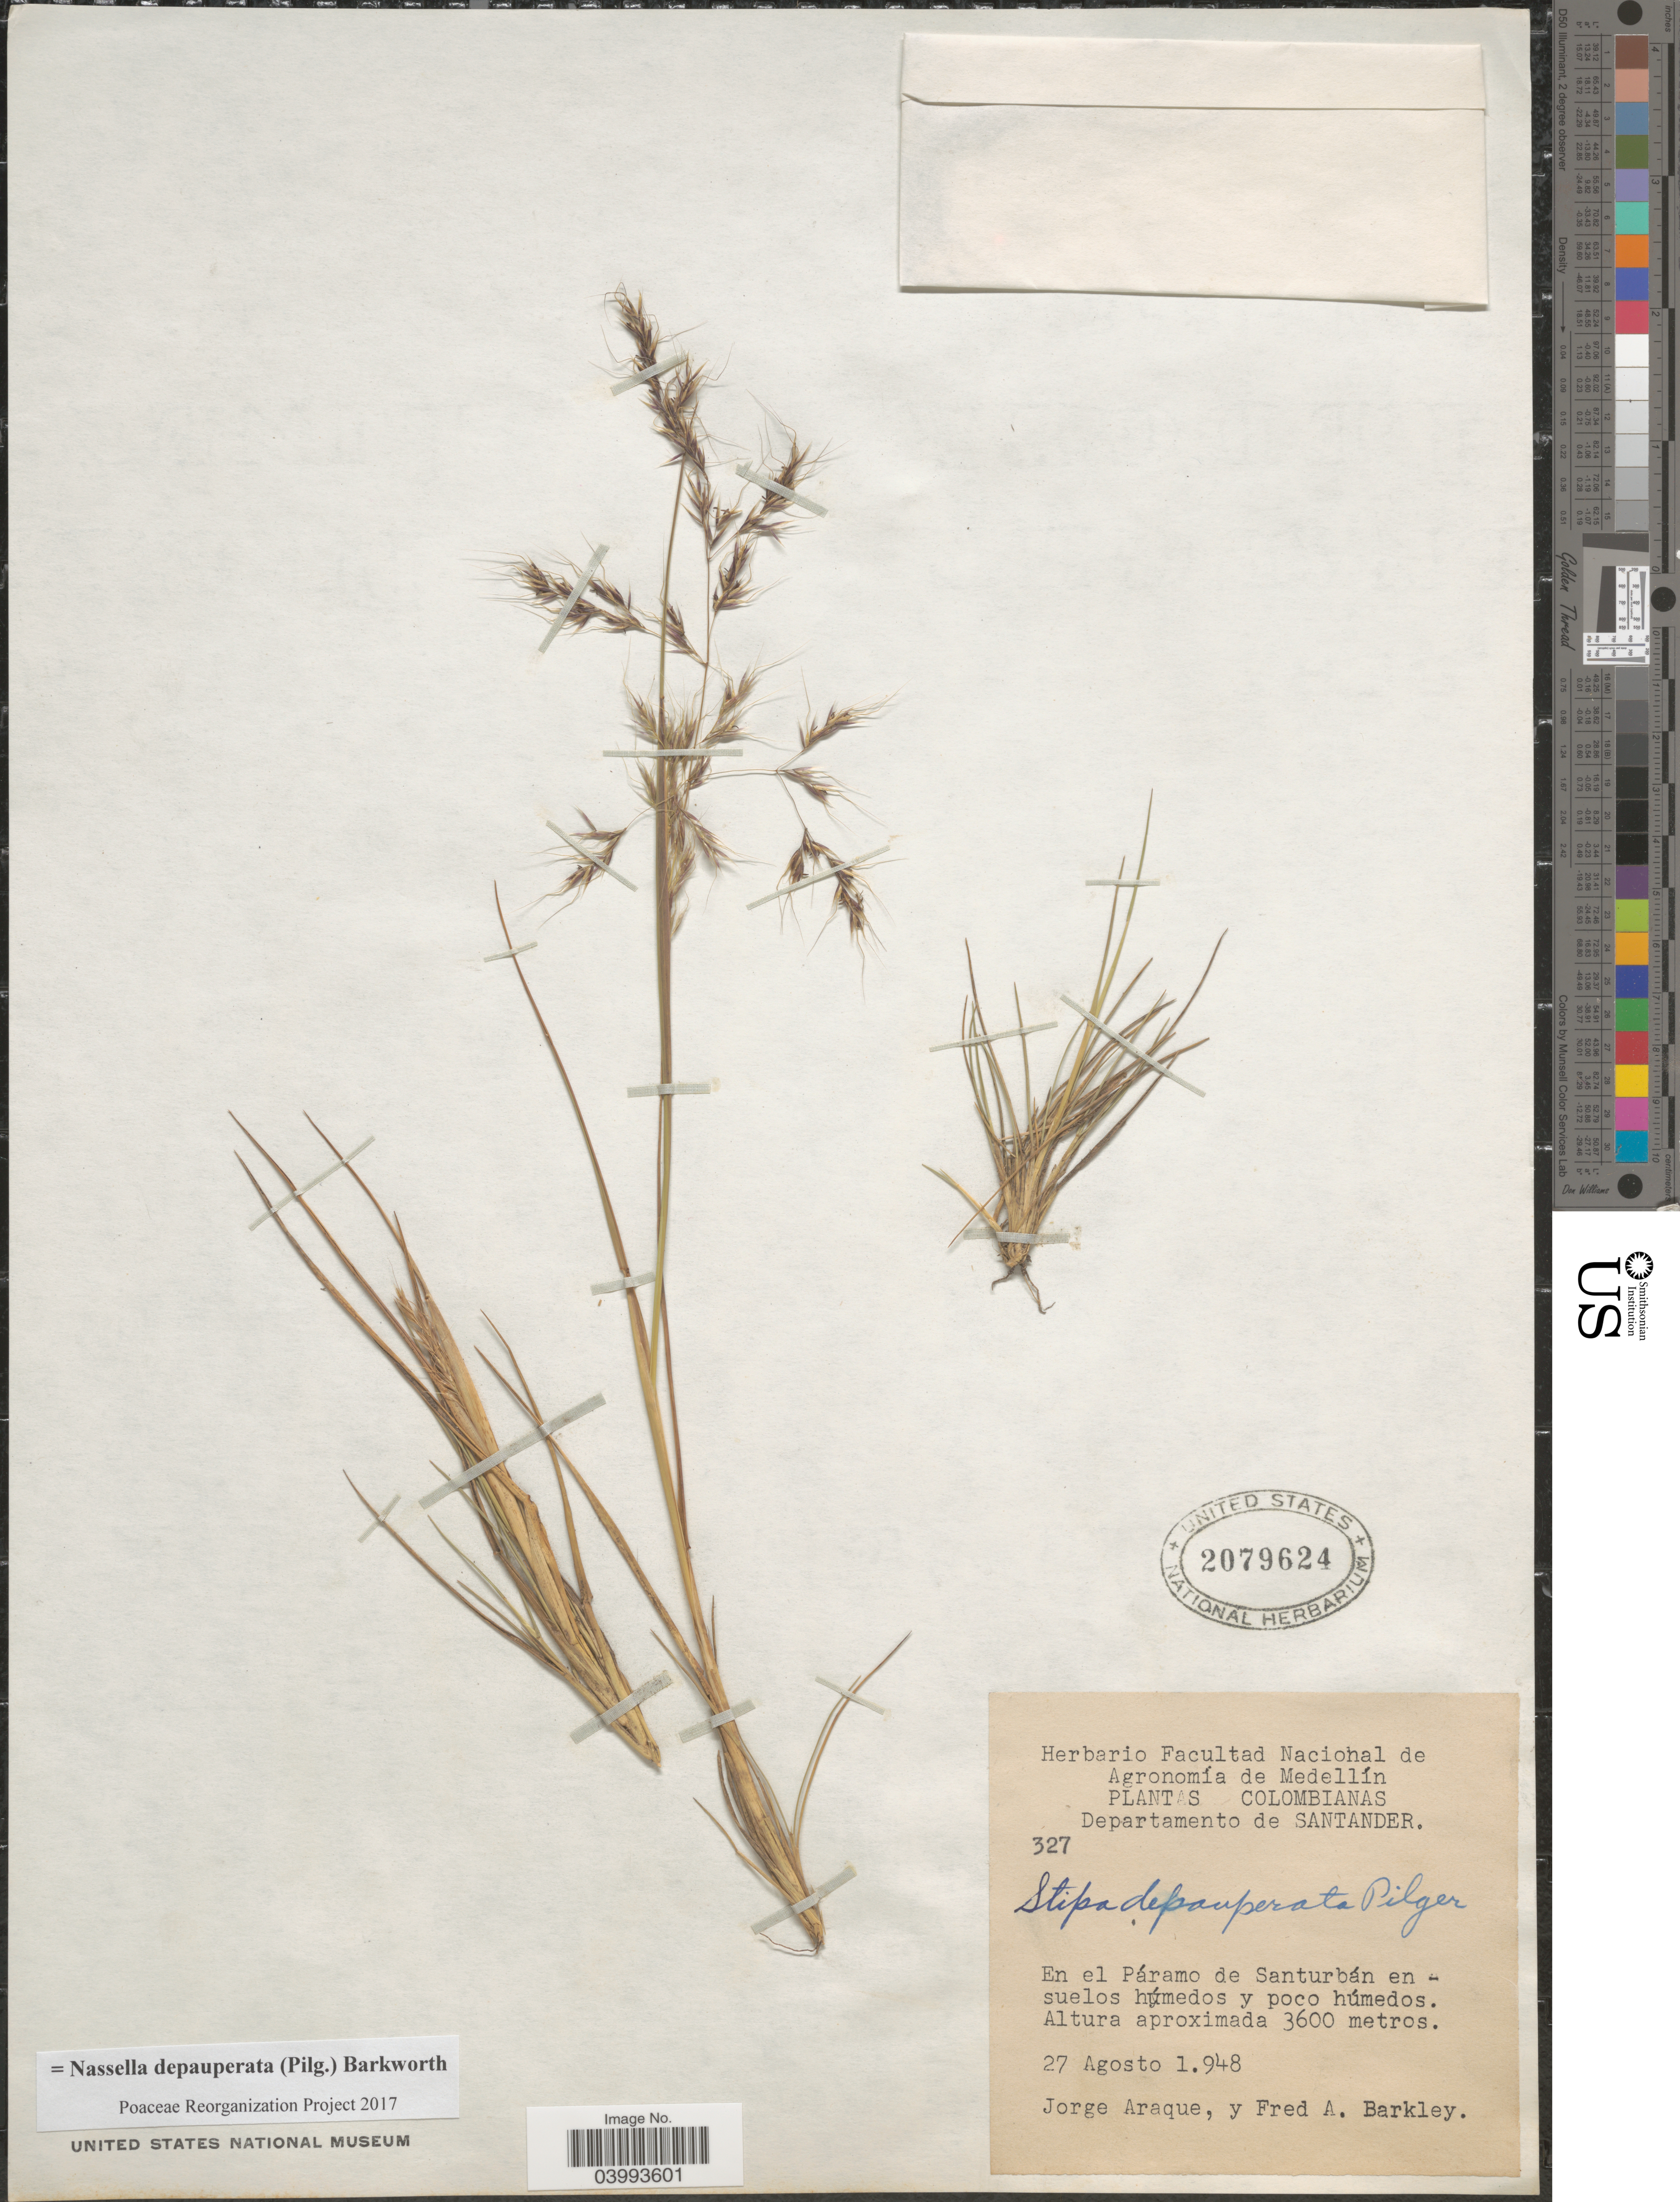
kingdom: Plantae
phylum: Tracheophyta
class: Liliopsida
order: Poales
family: Poaceae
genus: Nassella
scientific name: Nassella depauperata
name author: (Pilg.) Barkworth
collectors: J. Araque & F. A. Barkley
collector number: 327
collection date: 1948-08-27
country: Colombia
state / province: Santander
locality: Departamento de Santander. En el Páramo de Santurbán en - suelos húmedos y poco húmedos.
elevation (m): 3600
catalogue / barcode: US 2079624